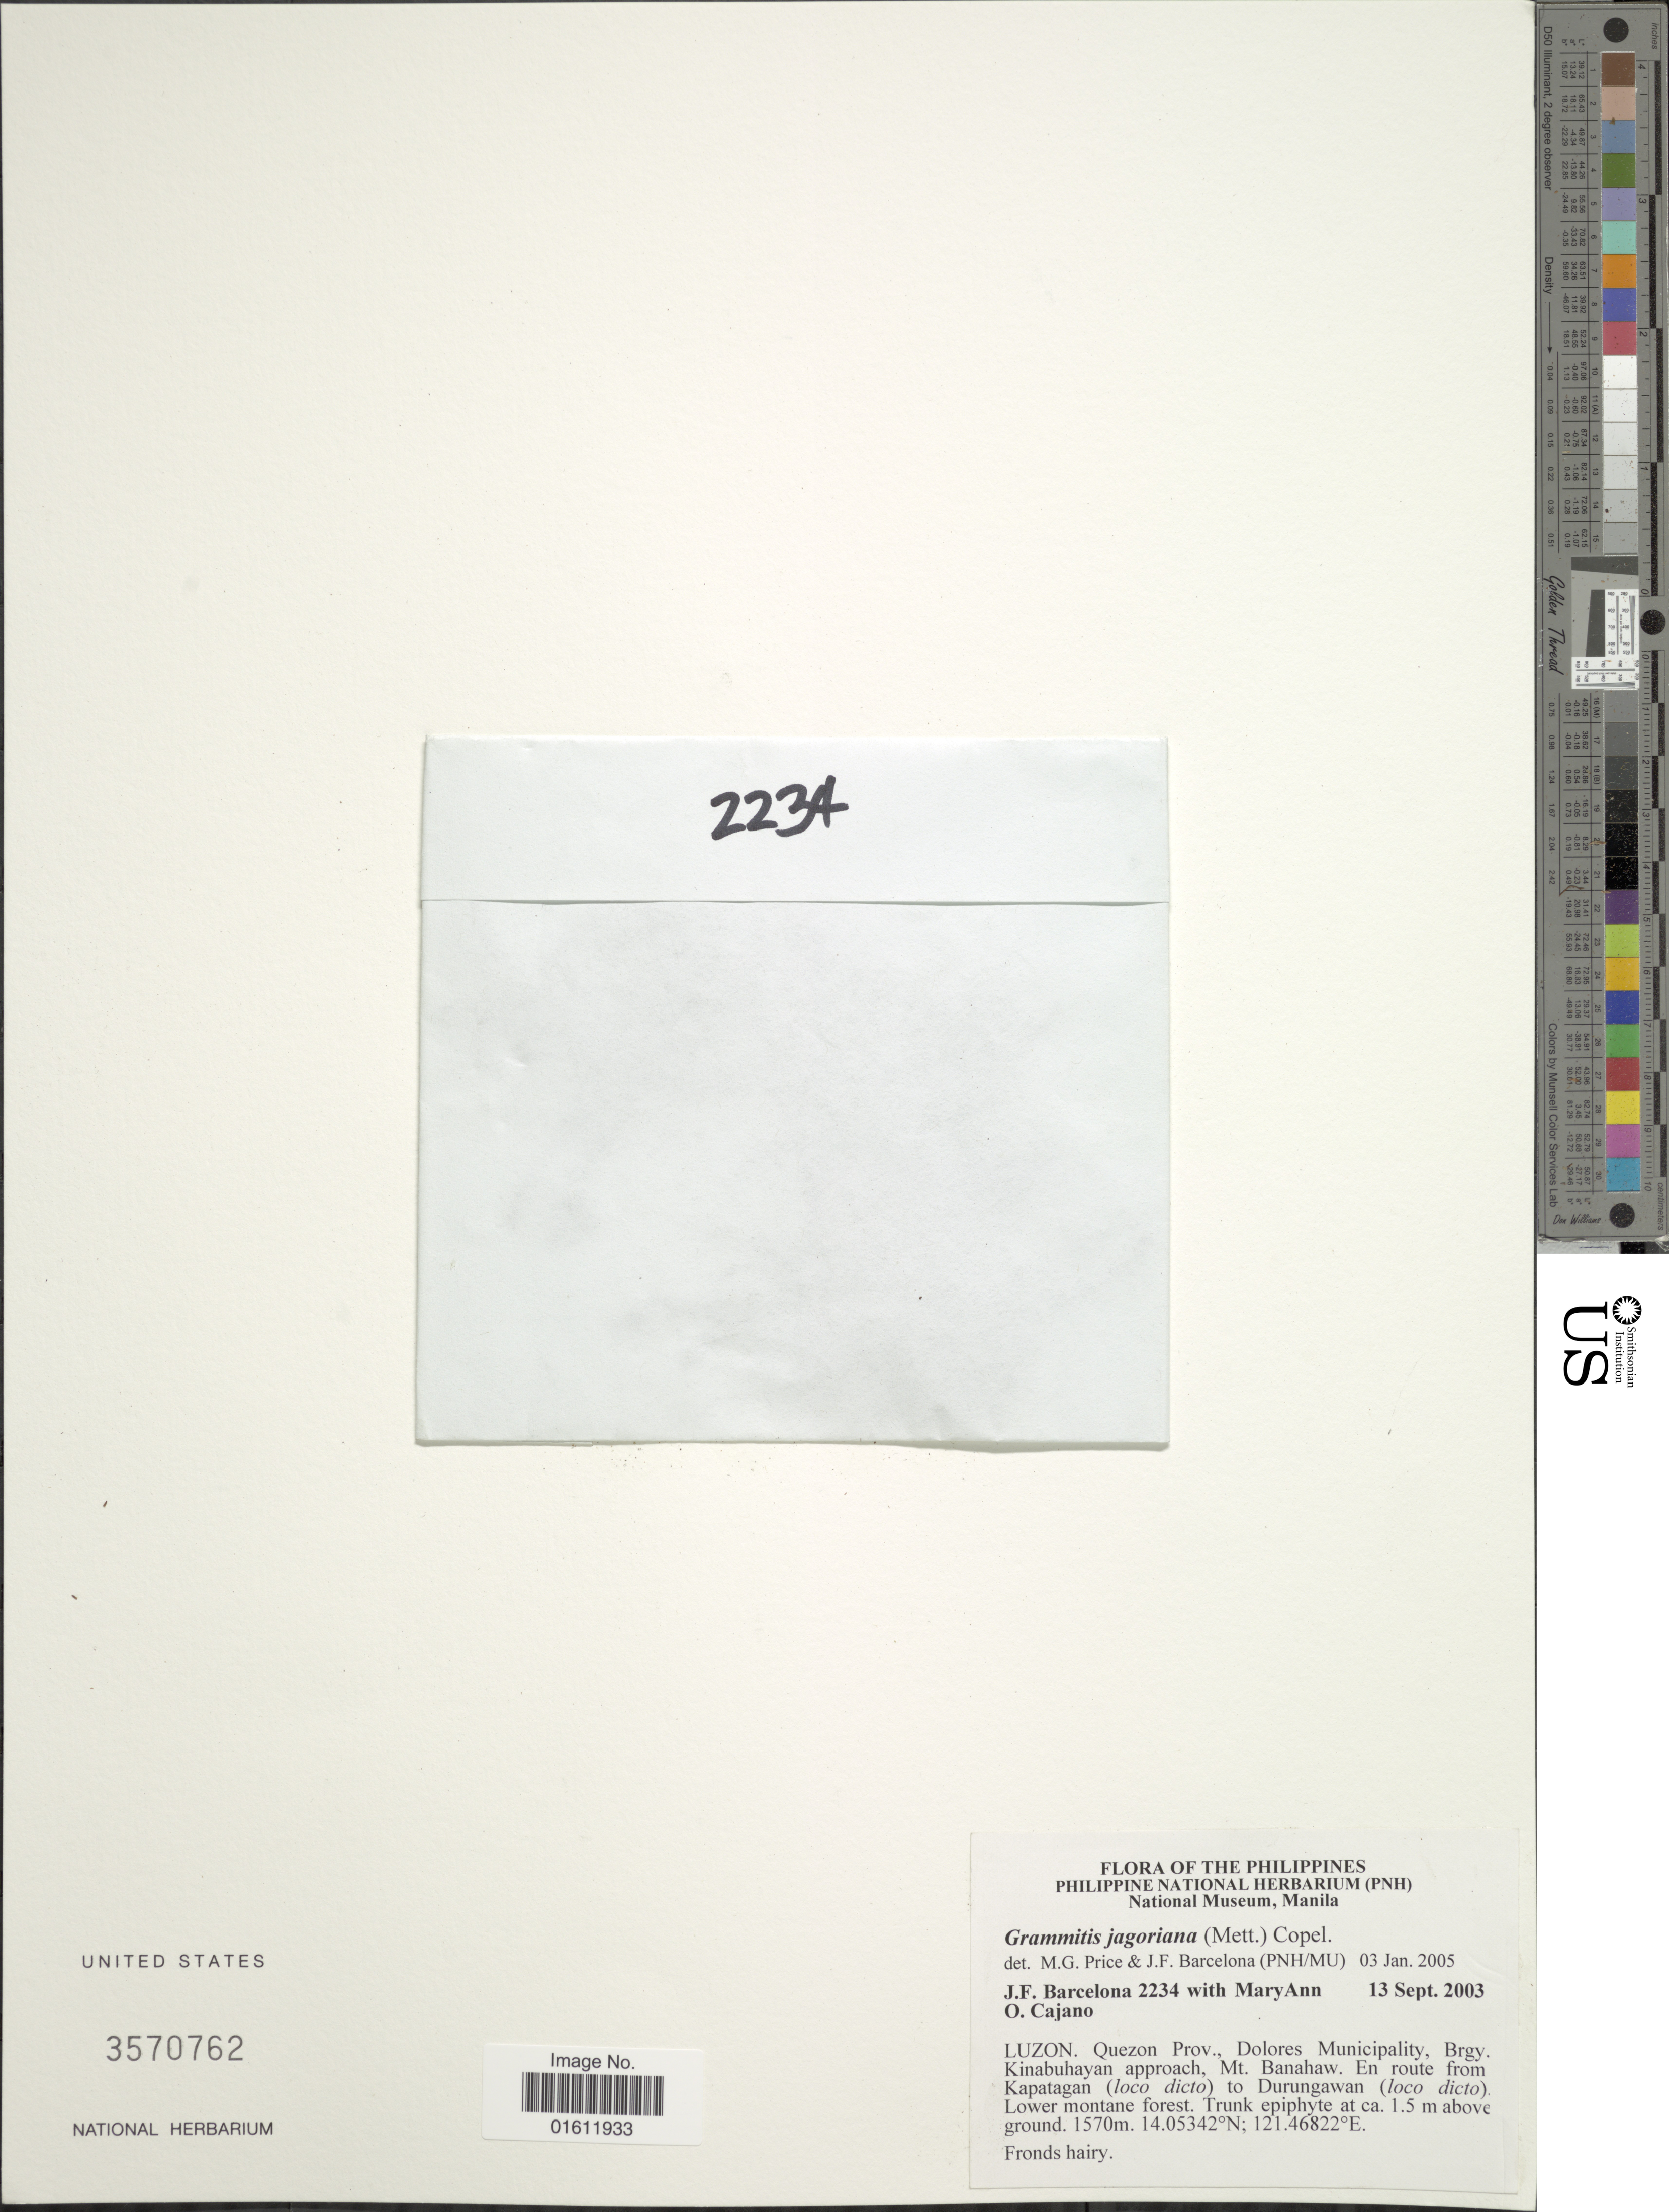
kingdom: Plantae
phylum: Tracheophyta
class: Polypodiopsida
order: Polypodiales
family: Polypodiaceae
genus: Radiogrammitis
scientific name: Radiogrammitis jagoriana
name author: (Mett. ex Kuhn) Parris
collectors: J. F. Barcelona & M. Cajano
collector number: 2234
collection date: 2003-04-13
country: Philippines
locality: Luzon. Quezon Prov., Dolores Municipality, Brgy. Kinabuhayan approach, Mt Banahaw. En route from Kapatagan (loco dicto) to Durungawan (loco dicto)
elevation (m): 1570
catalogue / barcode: US 3570762